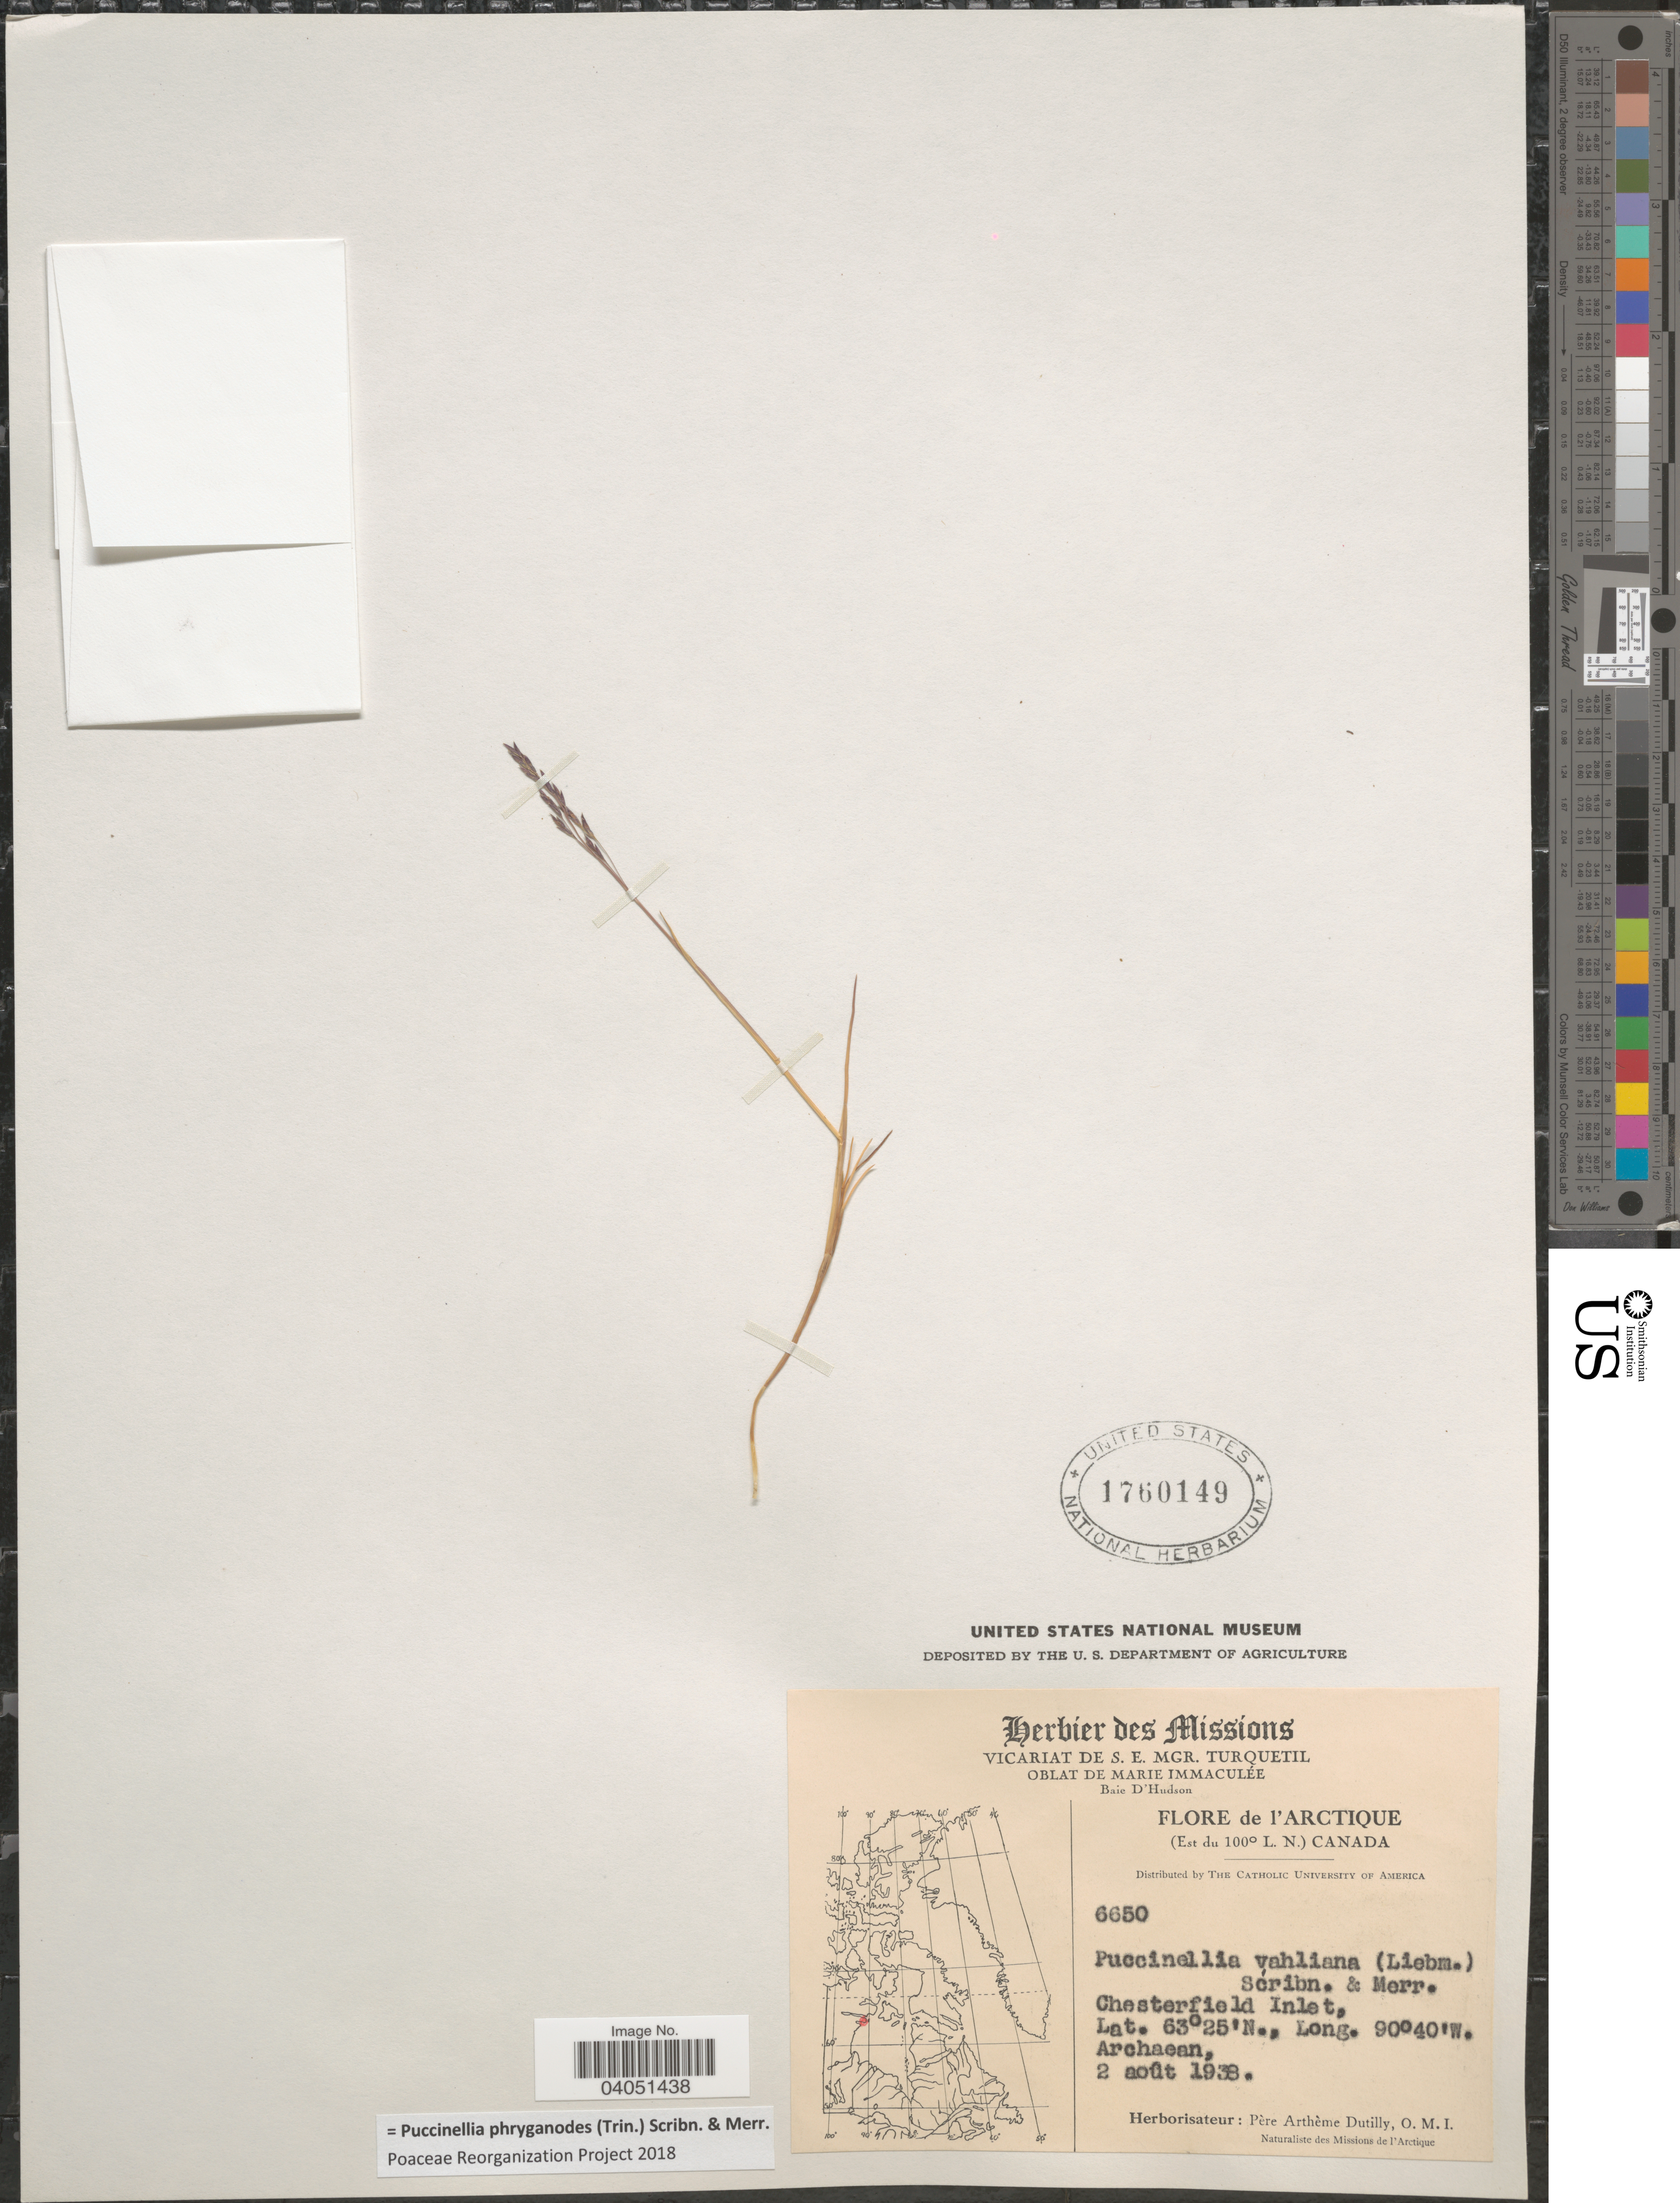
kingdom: Plantae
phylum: Tracheophyta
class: Liliopsida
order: Poales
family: Poaceae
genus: Puccinellia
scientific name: Puccinellia phryganodes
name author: (Trin.) Scribn. & Merr.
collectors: P. Dutilly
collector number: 6650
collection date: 1938-08-02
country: Canada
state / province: Nunavut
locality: L'Arctique (Est du 100° L. N.). Chesterfield Inlet.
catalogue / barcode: US 1760149